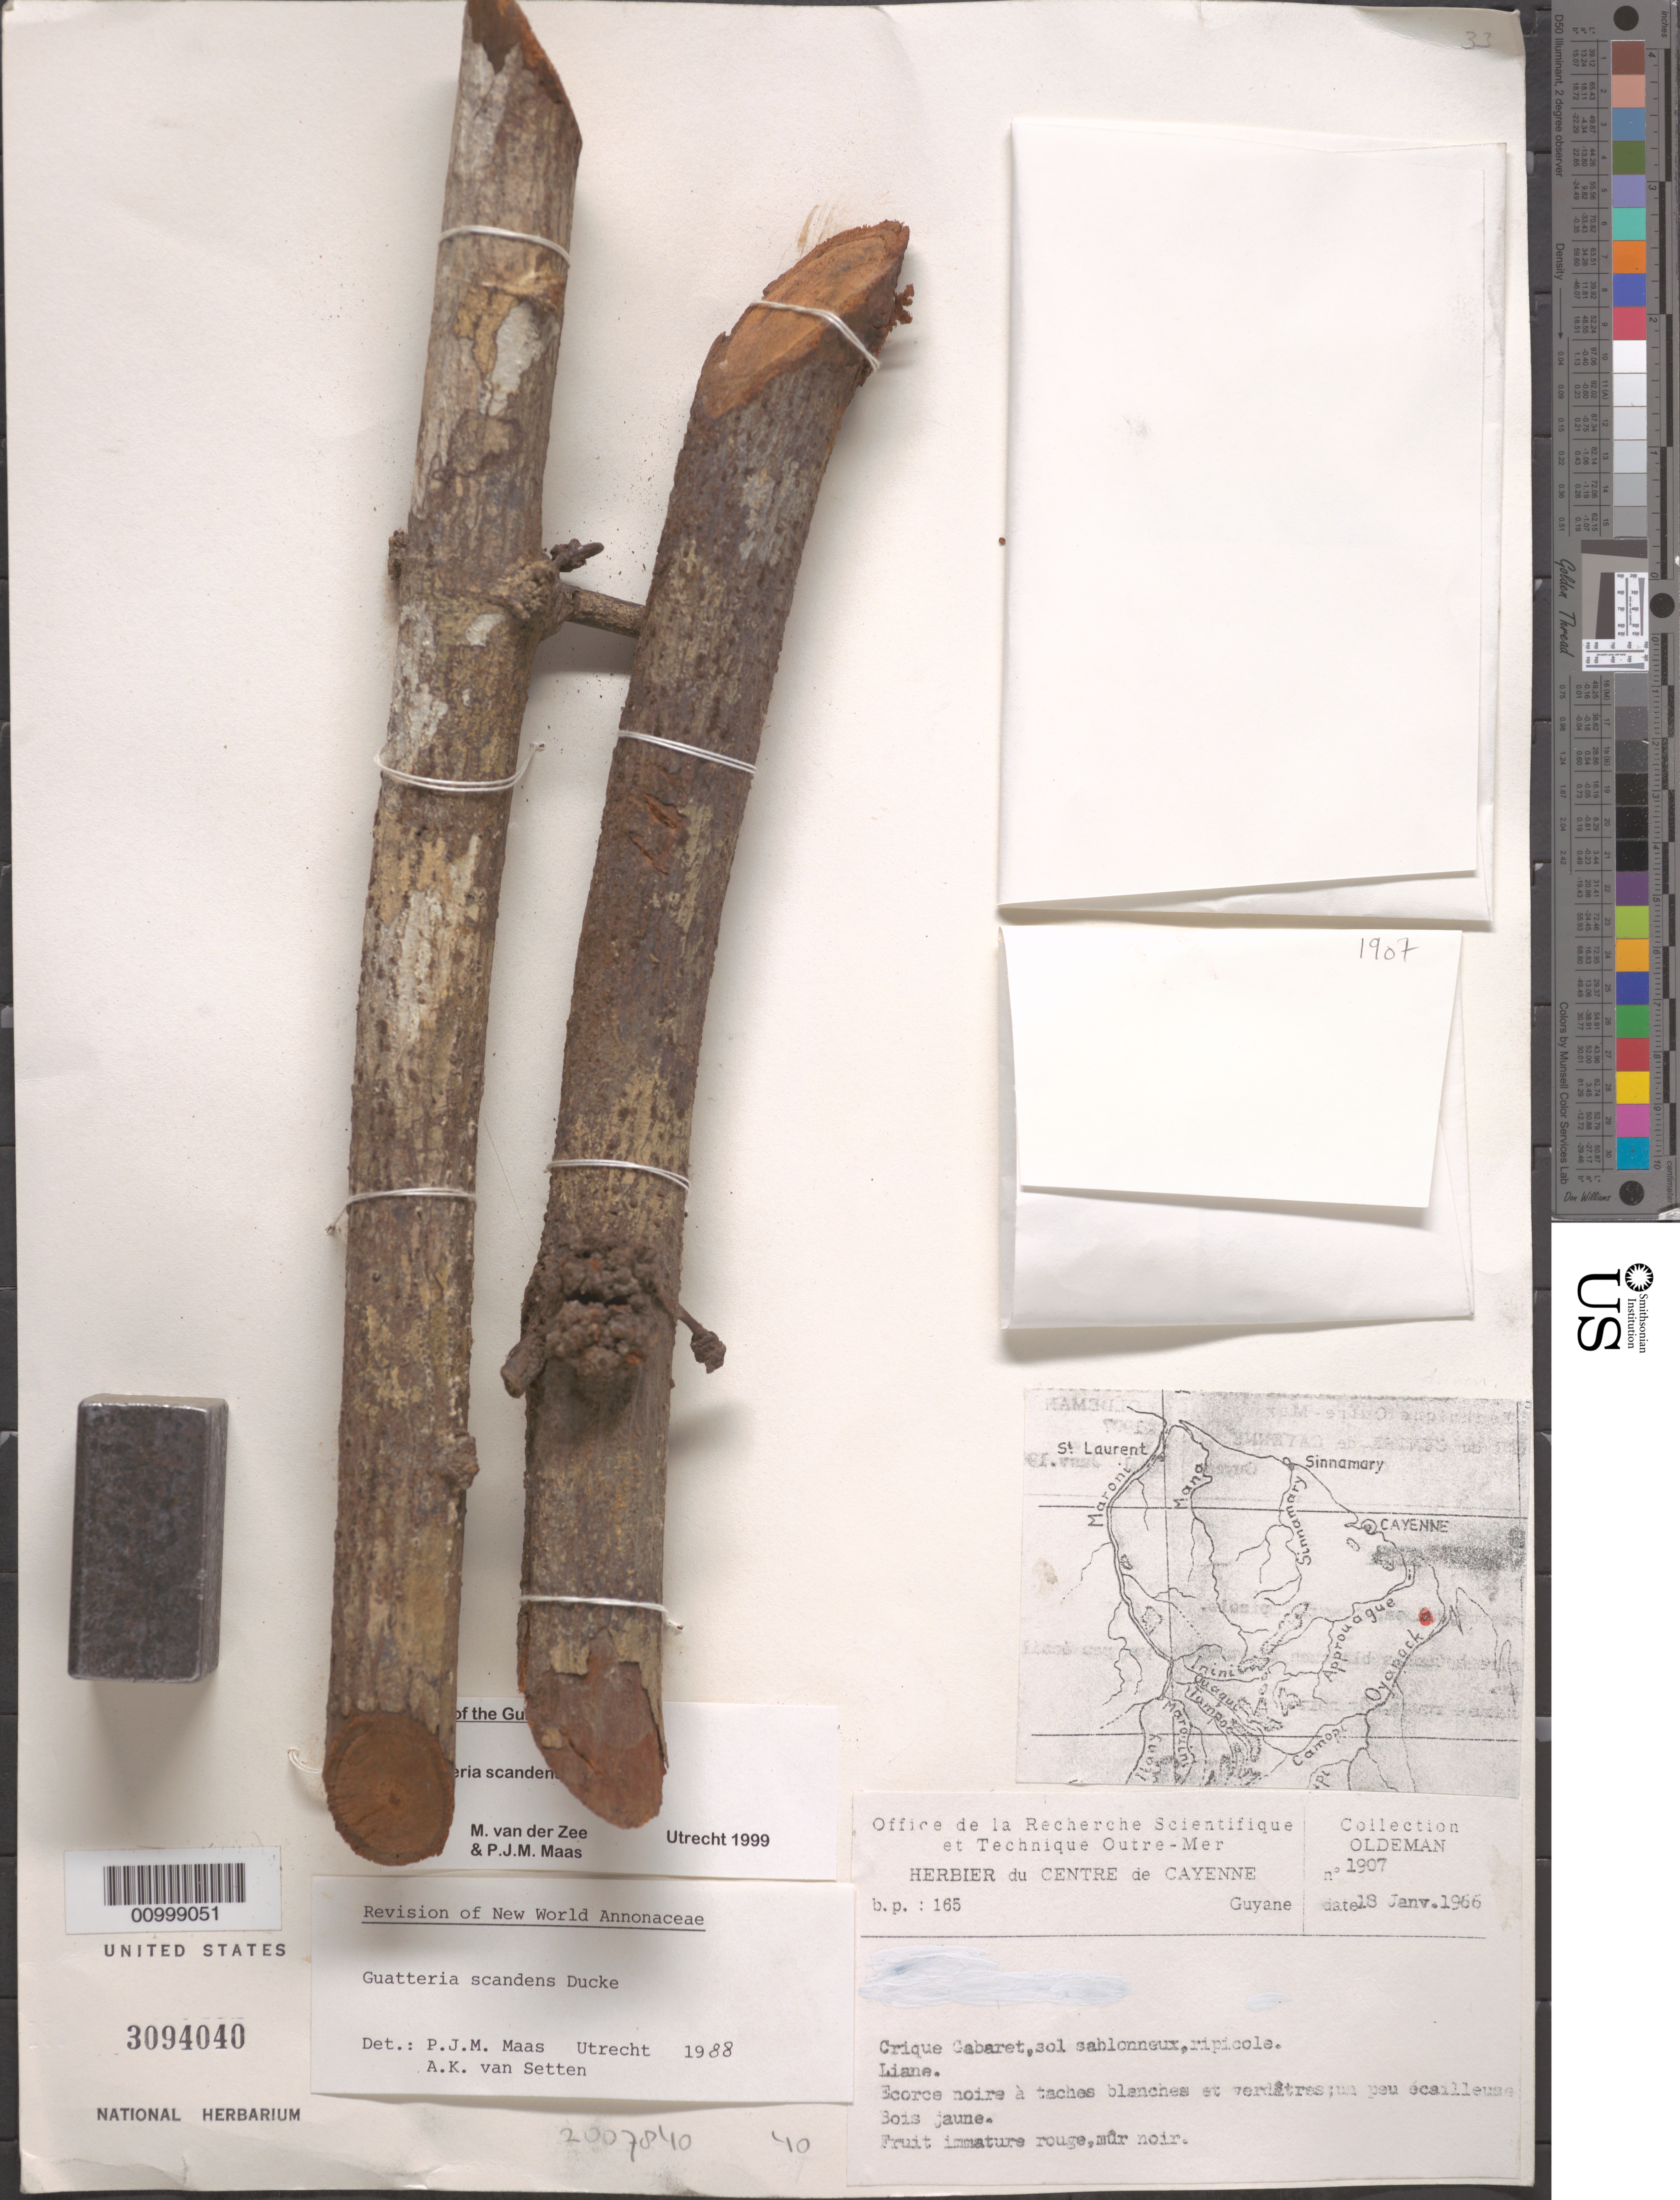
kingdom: Plantae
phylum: Tracheophyta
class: Magnoliopsida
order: Magnoliales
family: Annonaceae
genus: Guatteria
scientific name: Guatteria scandens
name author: Ducke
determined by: van der Zee, M.; Maas, P. J.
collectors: R. Oldeman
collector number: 1907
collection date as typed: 18-Jan-66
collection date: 1966-01-18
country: French Guiana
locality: Crique Gabaret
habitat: Sol sablonneaux, ripicole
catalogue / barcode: US 3094040